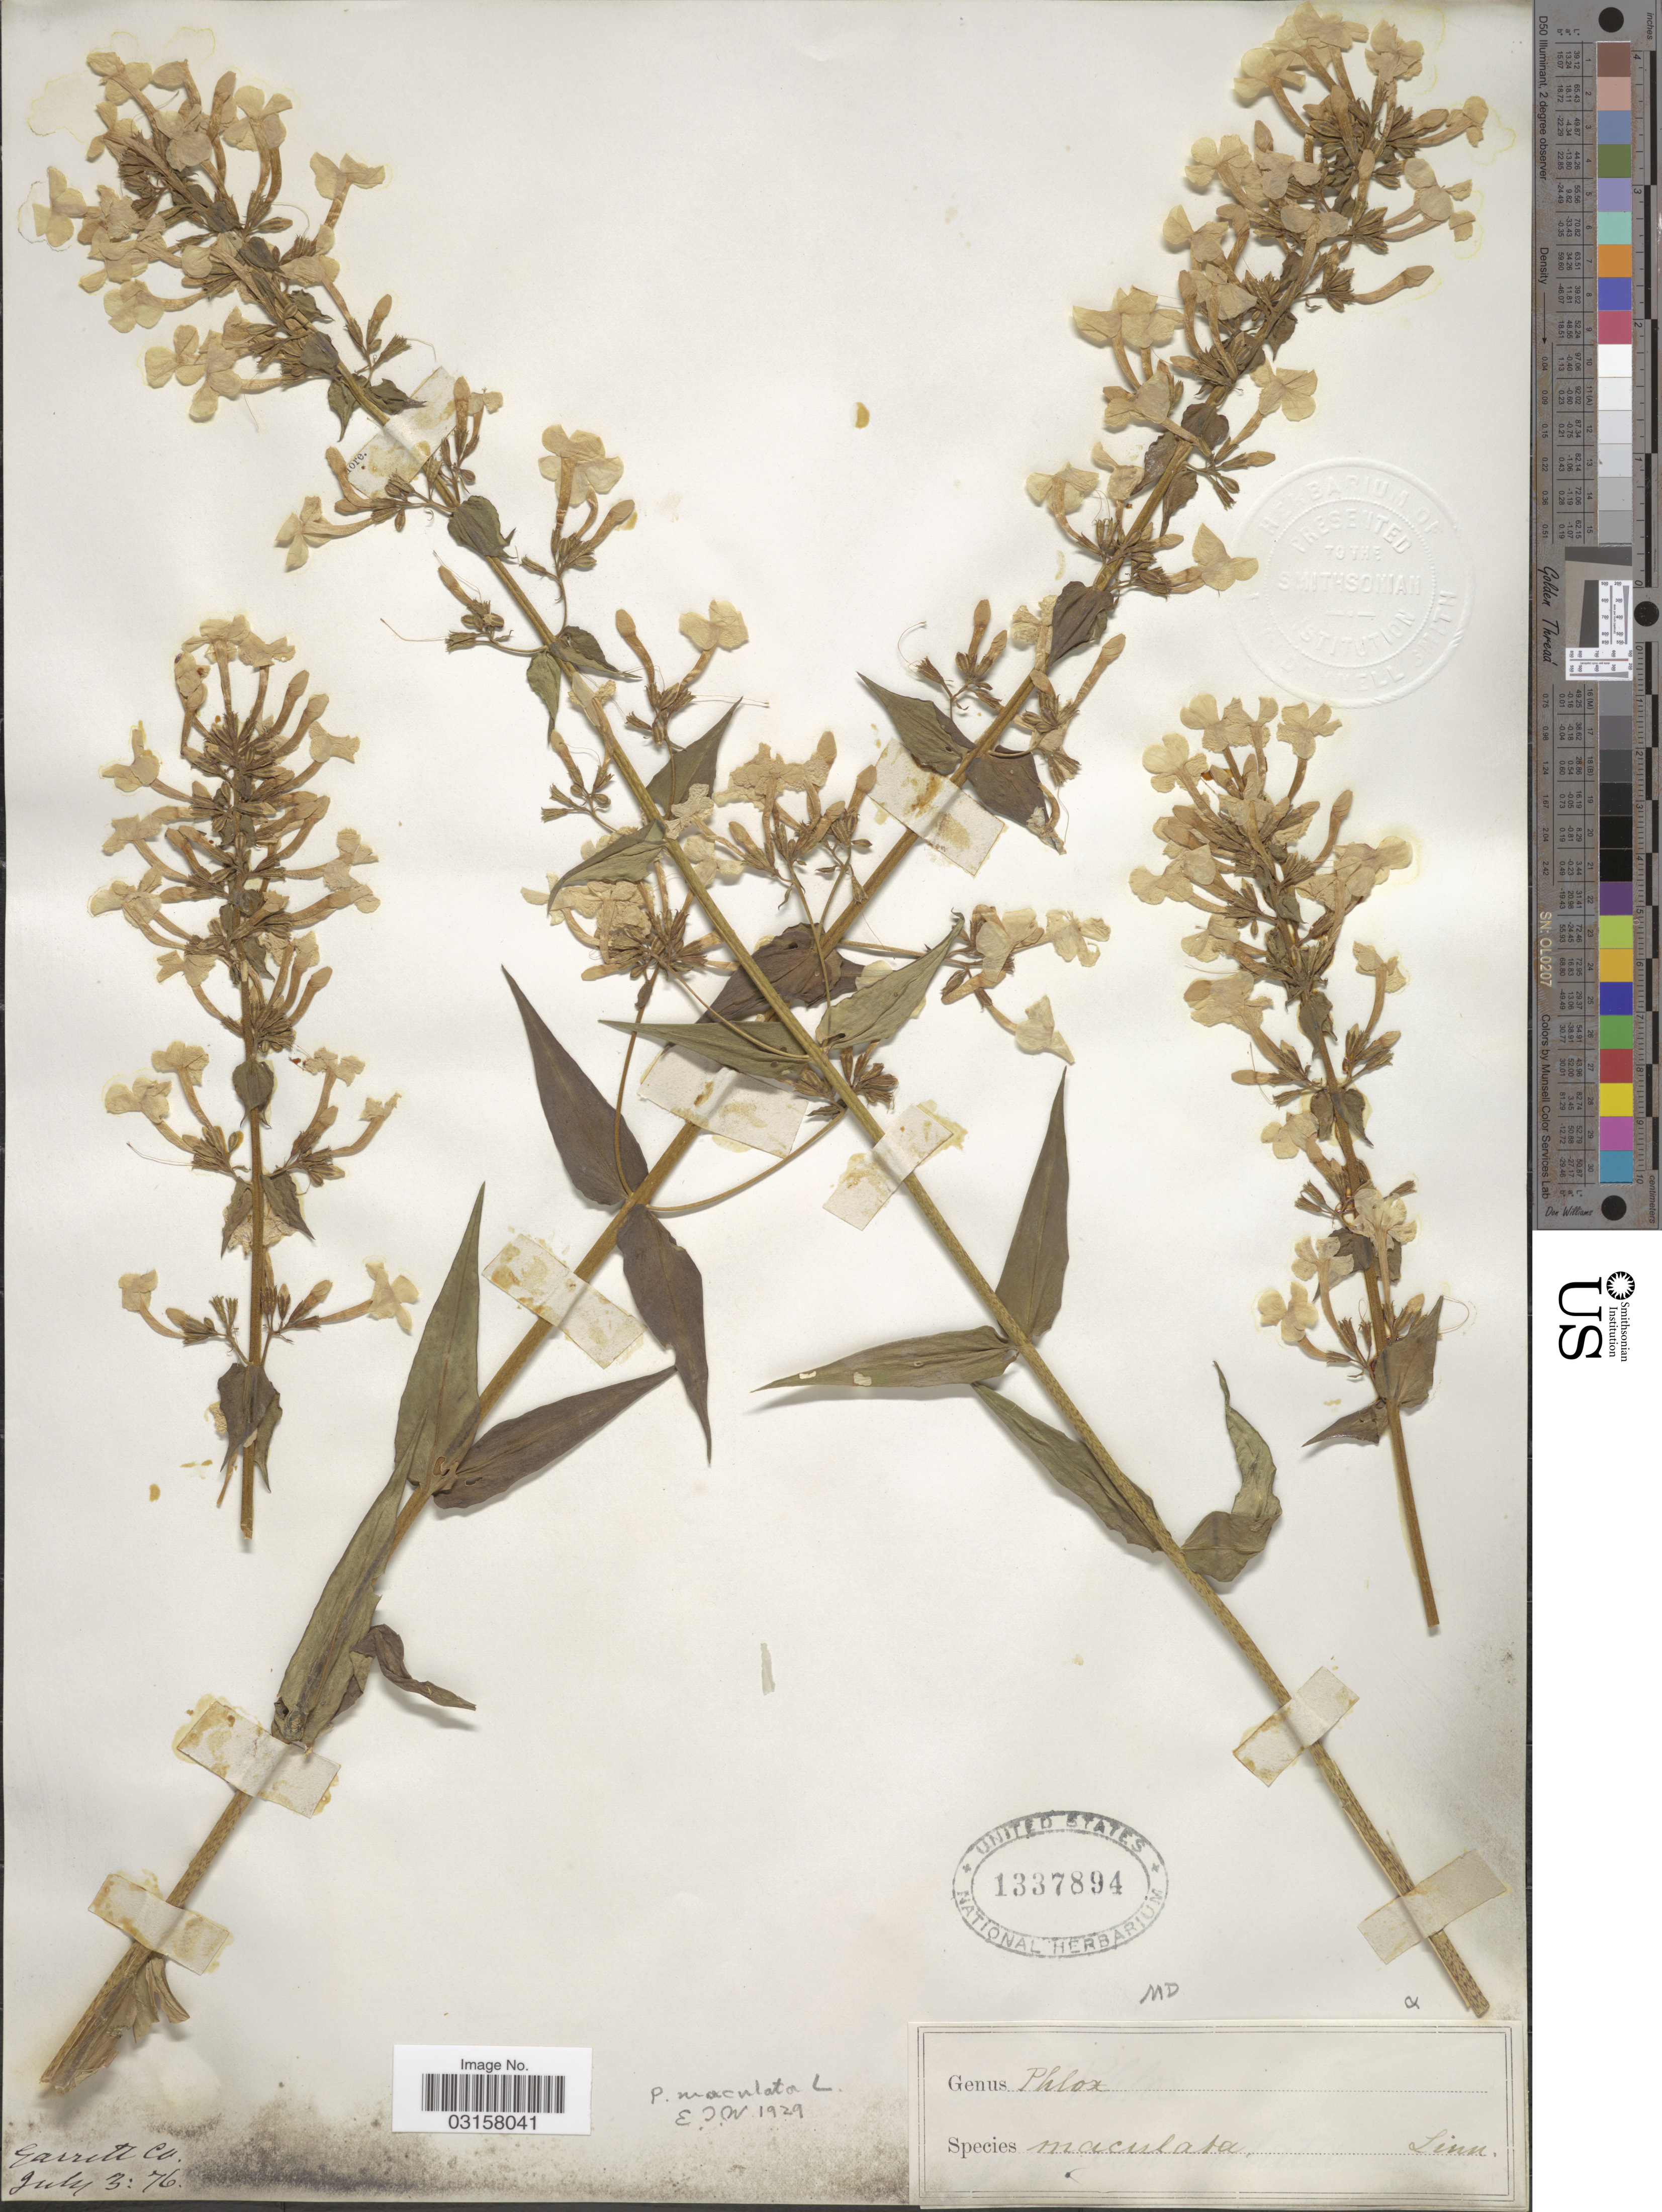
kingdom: Plantae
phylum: Tracheophyta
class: Magnoliopsida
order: Ericales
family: Polemoniaceae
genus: Phlox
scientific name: Phlox maculata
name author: L.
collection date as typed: Transcribed d/m/y: 3/7/76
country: United States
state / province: Maryland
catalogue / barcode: US 1337894